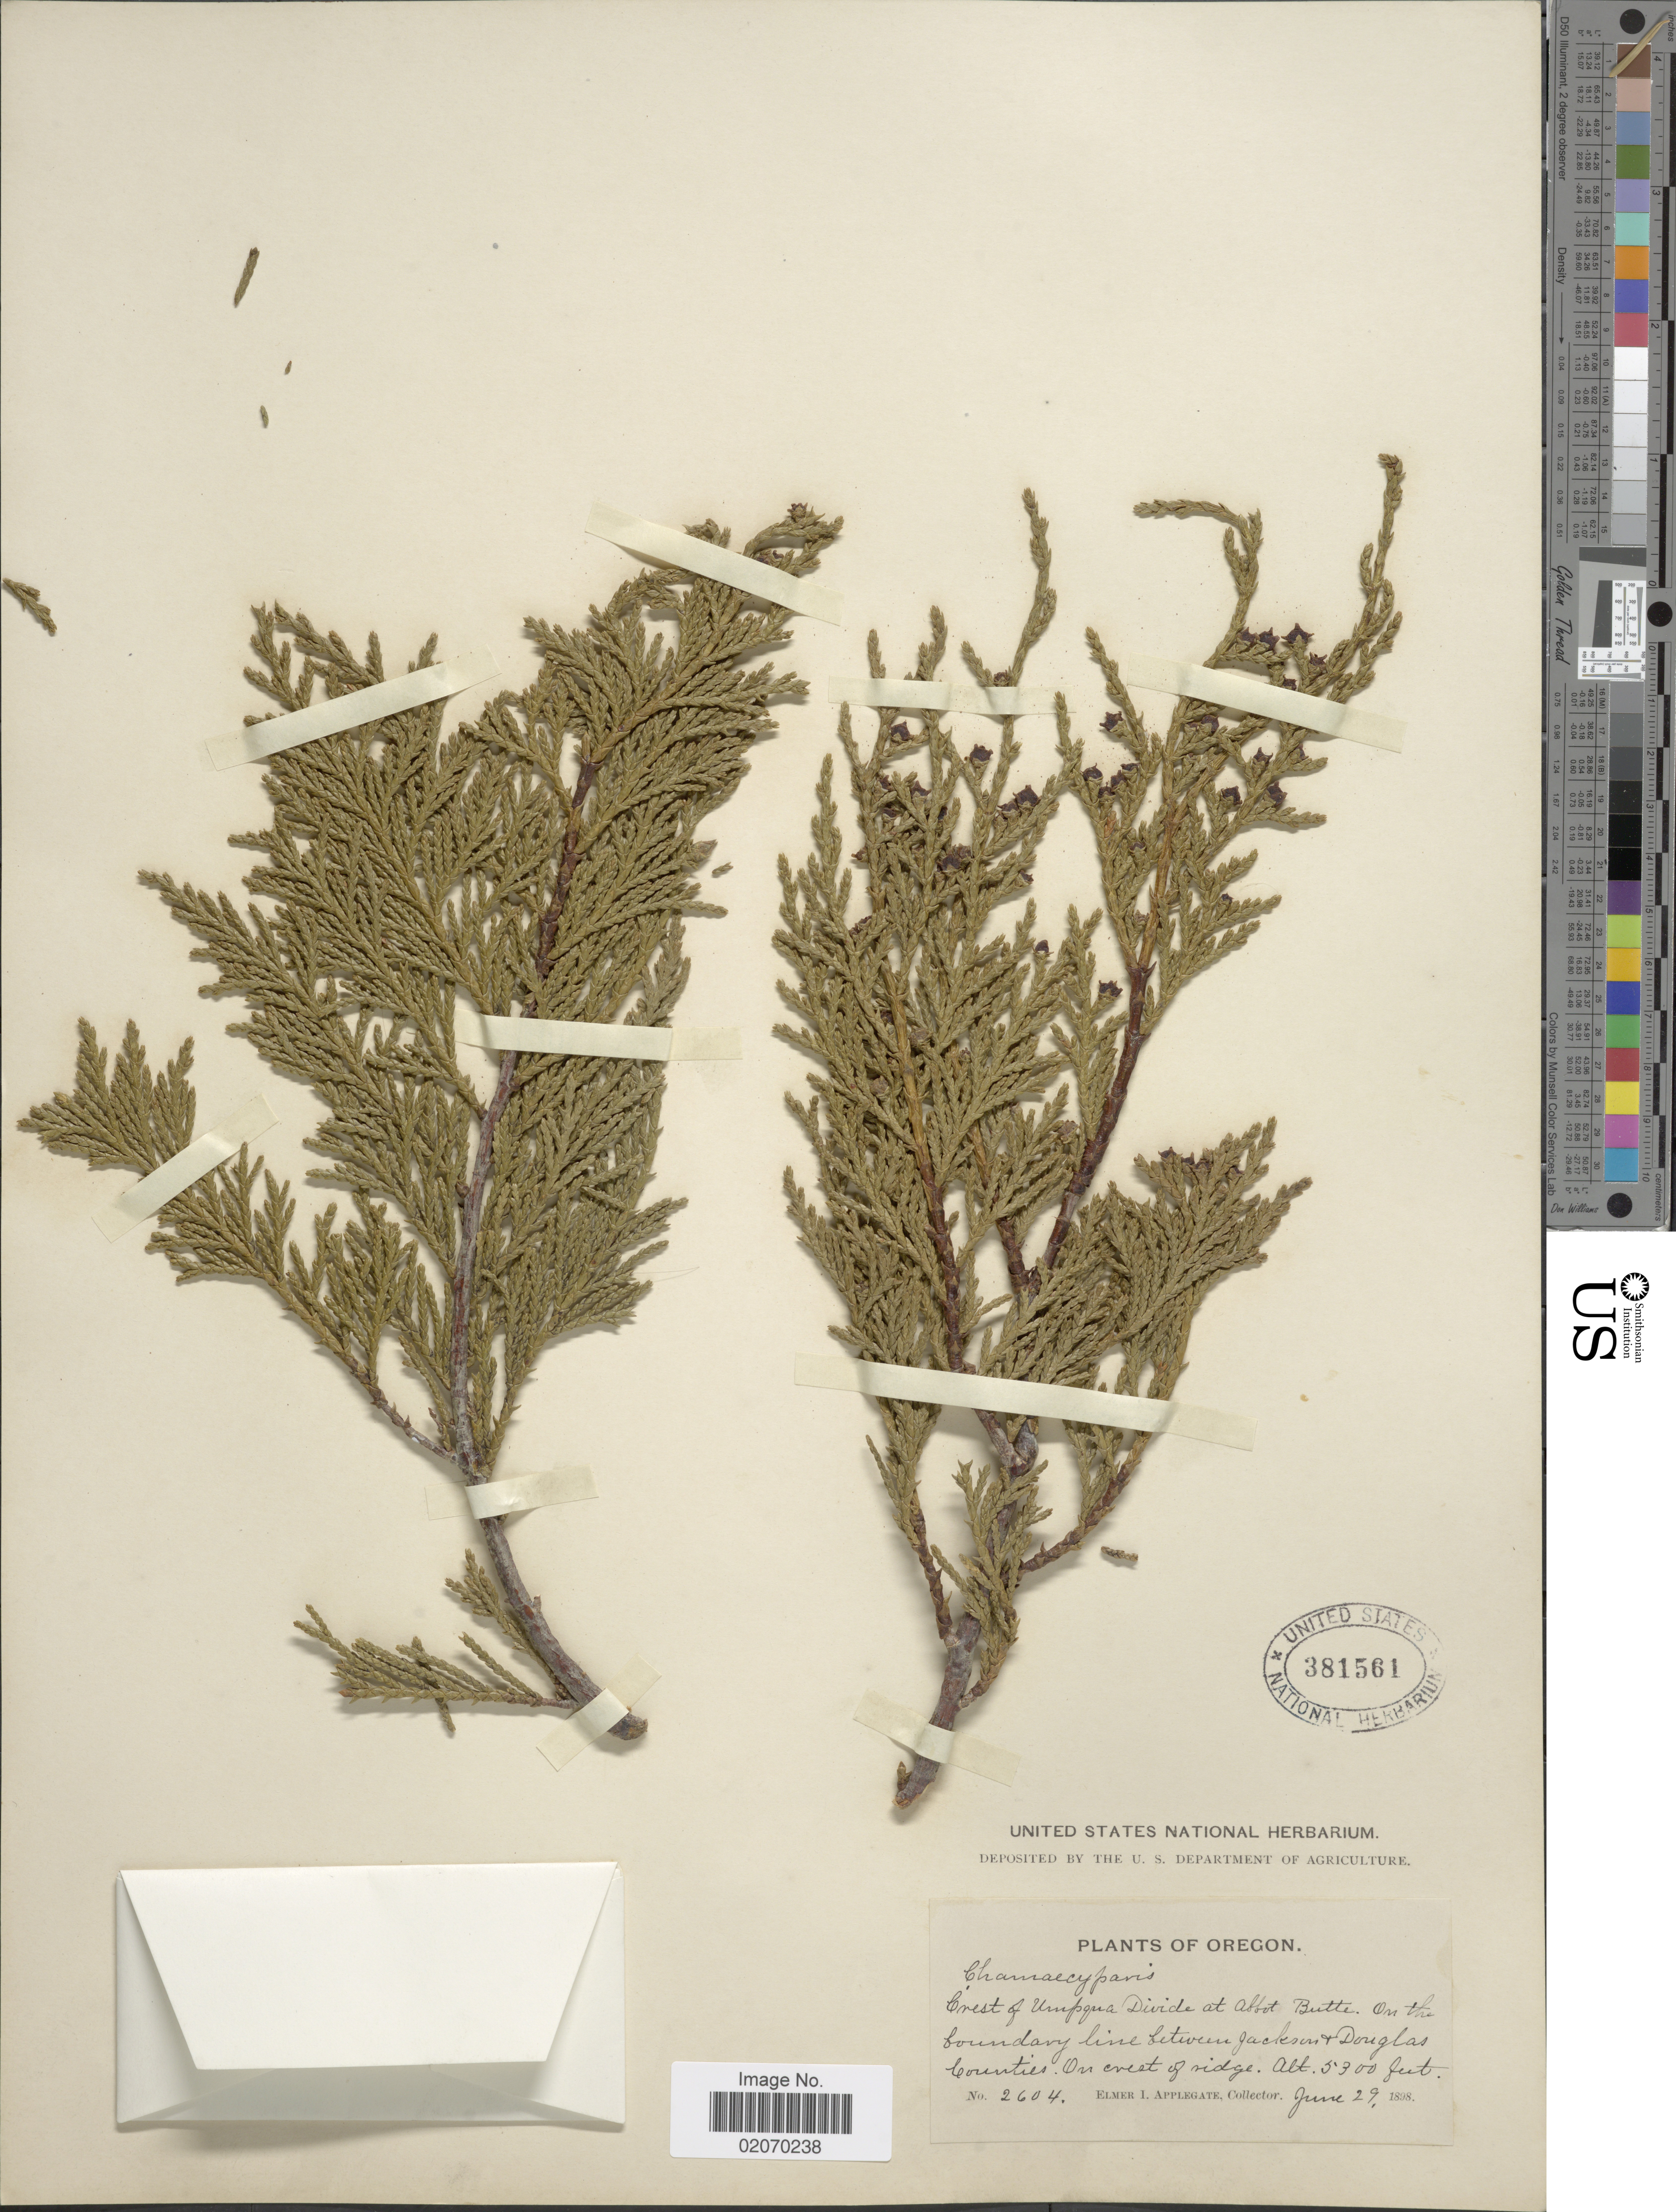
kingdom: Plantae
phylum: Tracheophyta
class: Pinopsida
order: Pinales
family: Cupressaceae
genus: Chamaecyparis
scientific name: Chamaecyparis nootkatensis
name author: (D. Don) Spach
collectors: E. I. Applegate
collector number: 2604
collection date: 1898-06-29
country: United States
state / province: Oregon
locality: Crest of Umpqua Divide at Abbot Butte. On the boundary line between Jackson & Douglas Counties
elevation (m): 1615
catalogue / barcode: US 381561